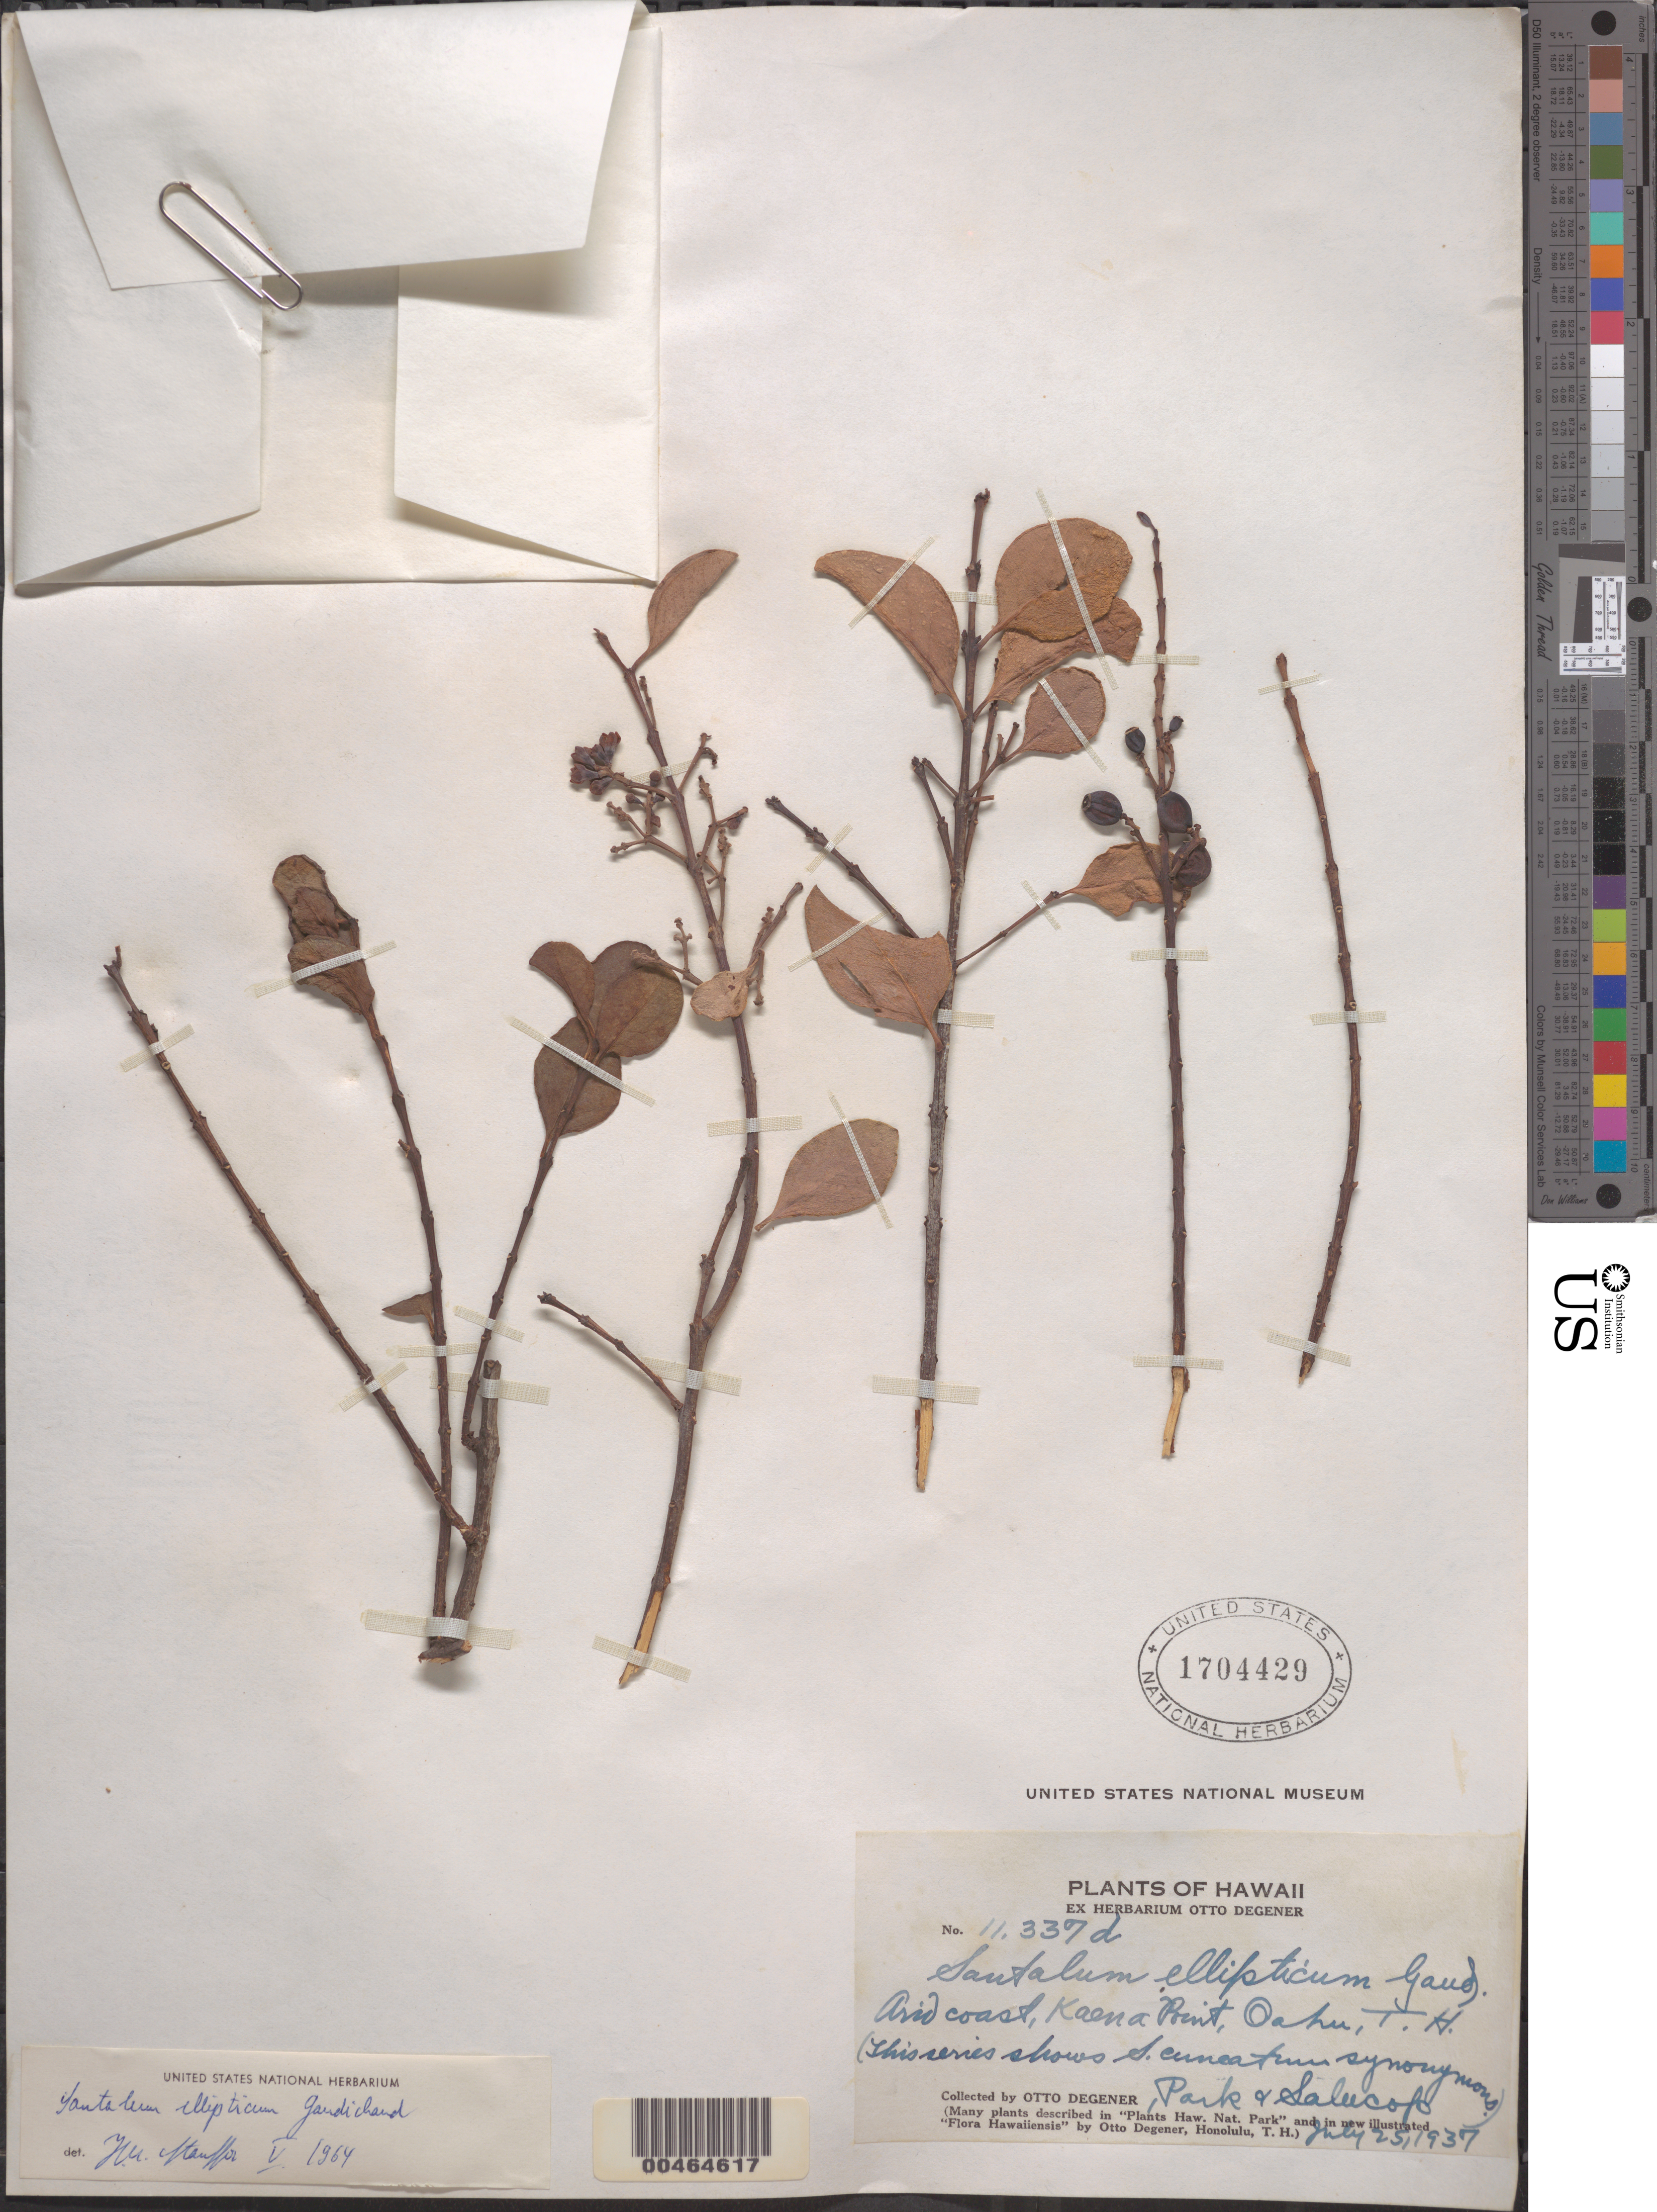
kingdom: Plantae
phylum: Tracheophyta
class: Magnoliopsida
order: Santalales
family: Santalaceae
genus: Santalum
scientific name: Santalum ellipticum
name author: Gaudich.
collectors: O. Degener, Park & -- Salucop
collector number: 11337d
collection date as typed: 25 Jul 1937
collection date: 1937-07-25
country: United States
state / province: Hawaii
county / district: Kauai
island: Kaua'i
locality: Kaena Point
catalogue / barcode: US 1704429